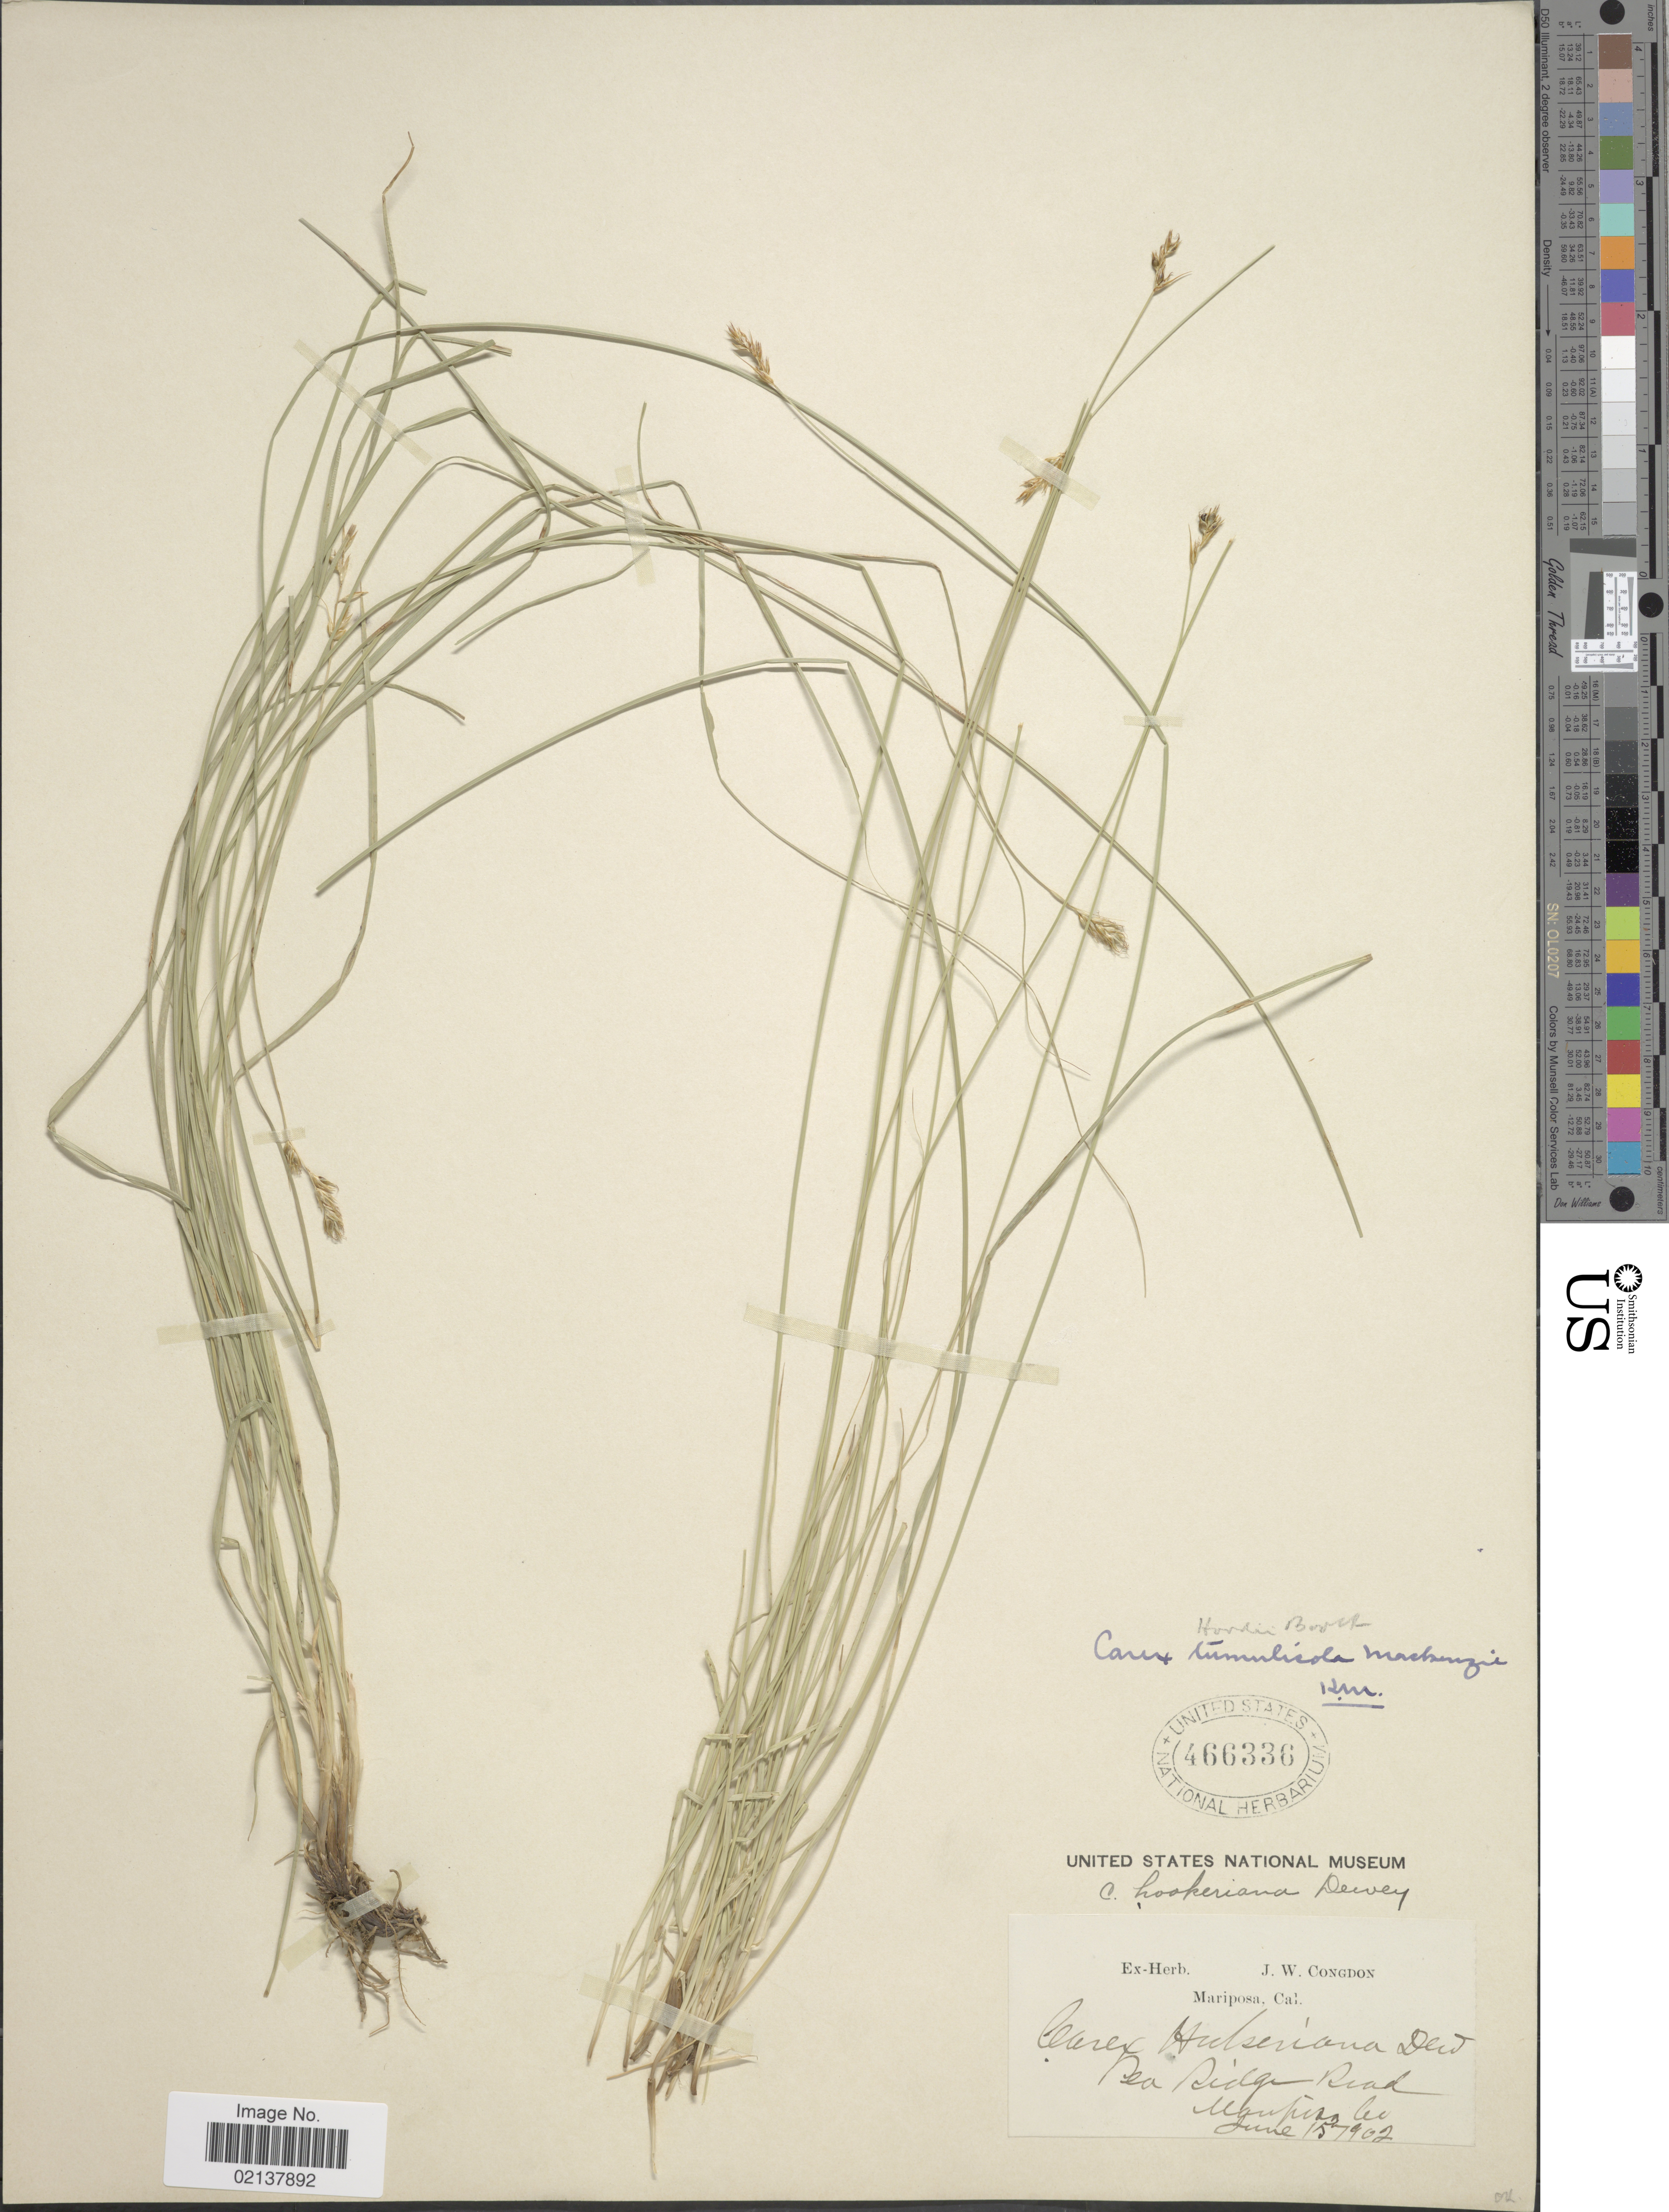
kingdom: Plantae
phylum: Tracheophyta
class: Liliopsida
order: Poales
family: Cyperaceae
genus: Carex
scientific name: Carex tumulicola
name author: Mack.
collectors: ex herb. J. W. Congdon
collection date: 1902-06-15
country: United States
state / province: California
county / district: Mariposa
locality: Pea Ridge Road, Mariposa Co.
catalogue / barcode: US 466336